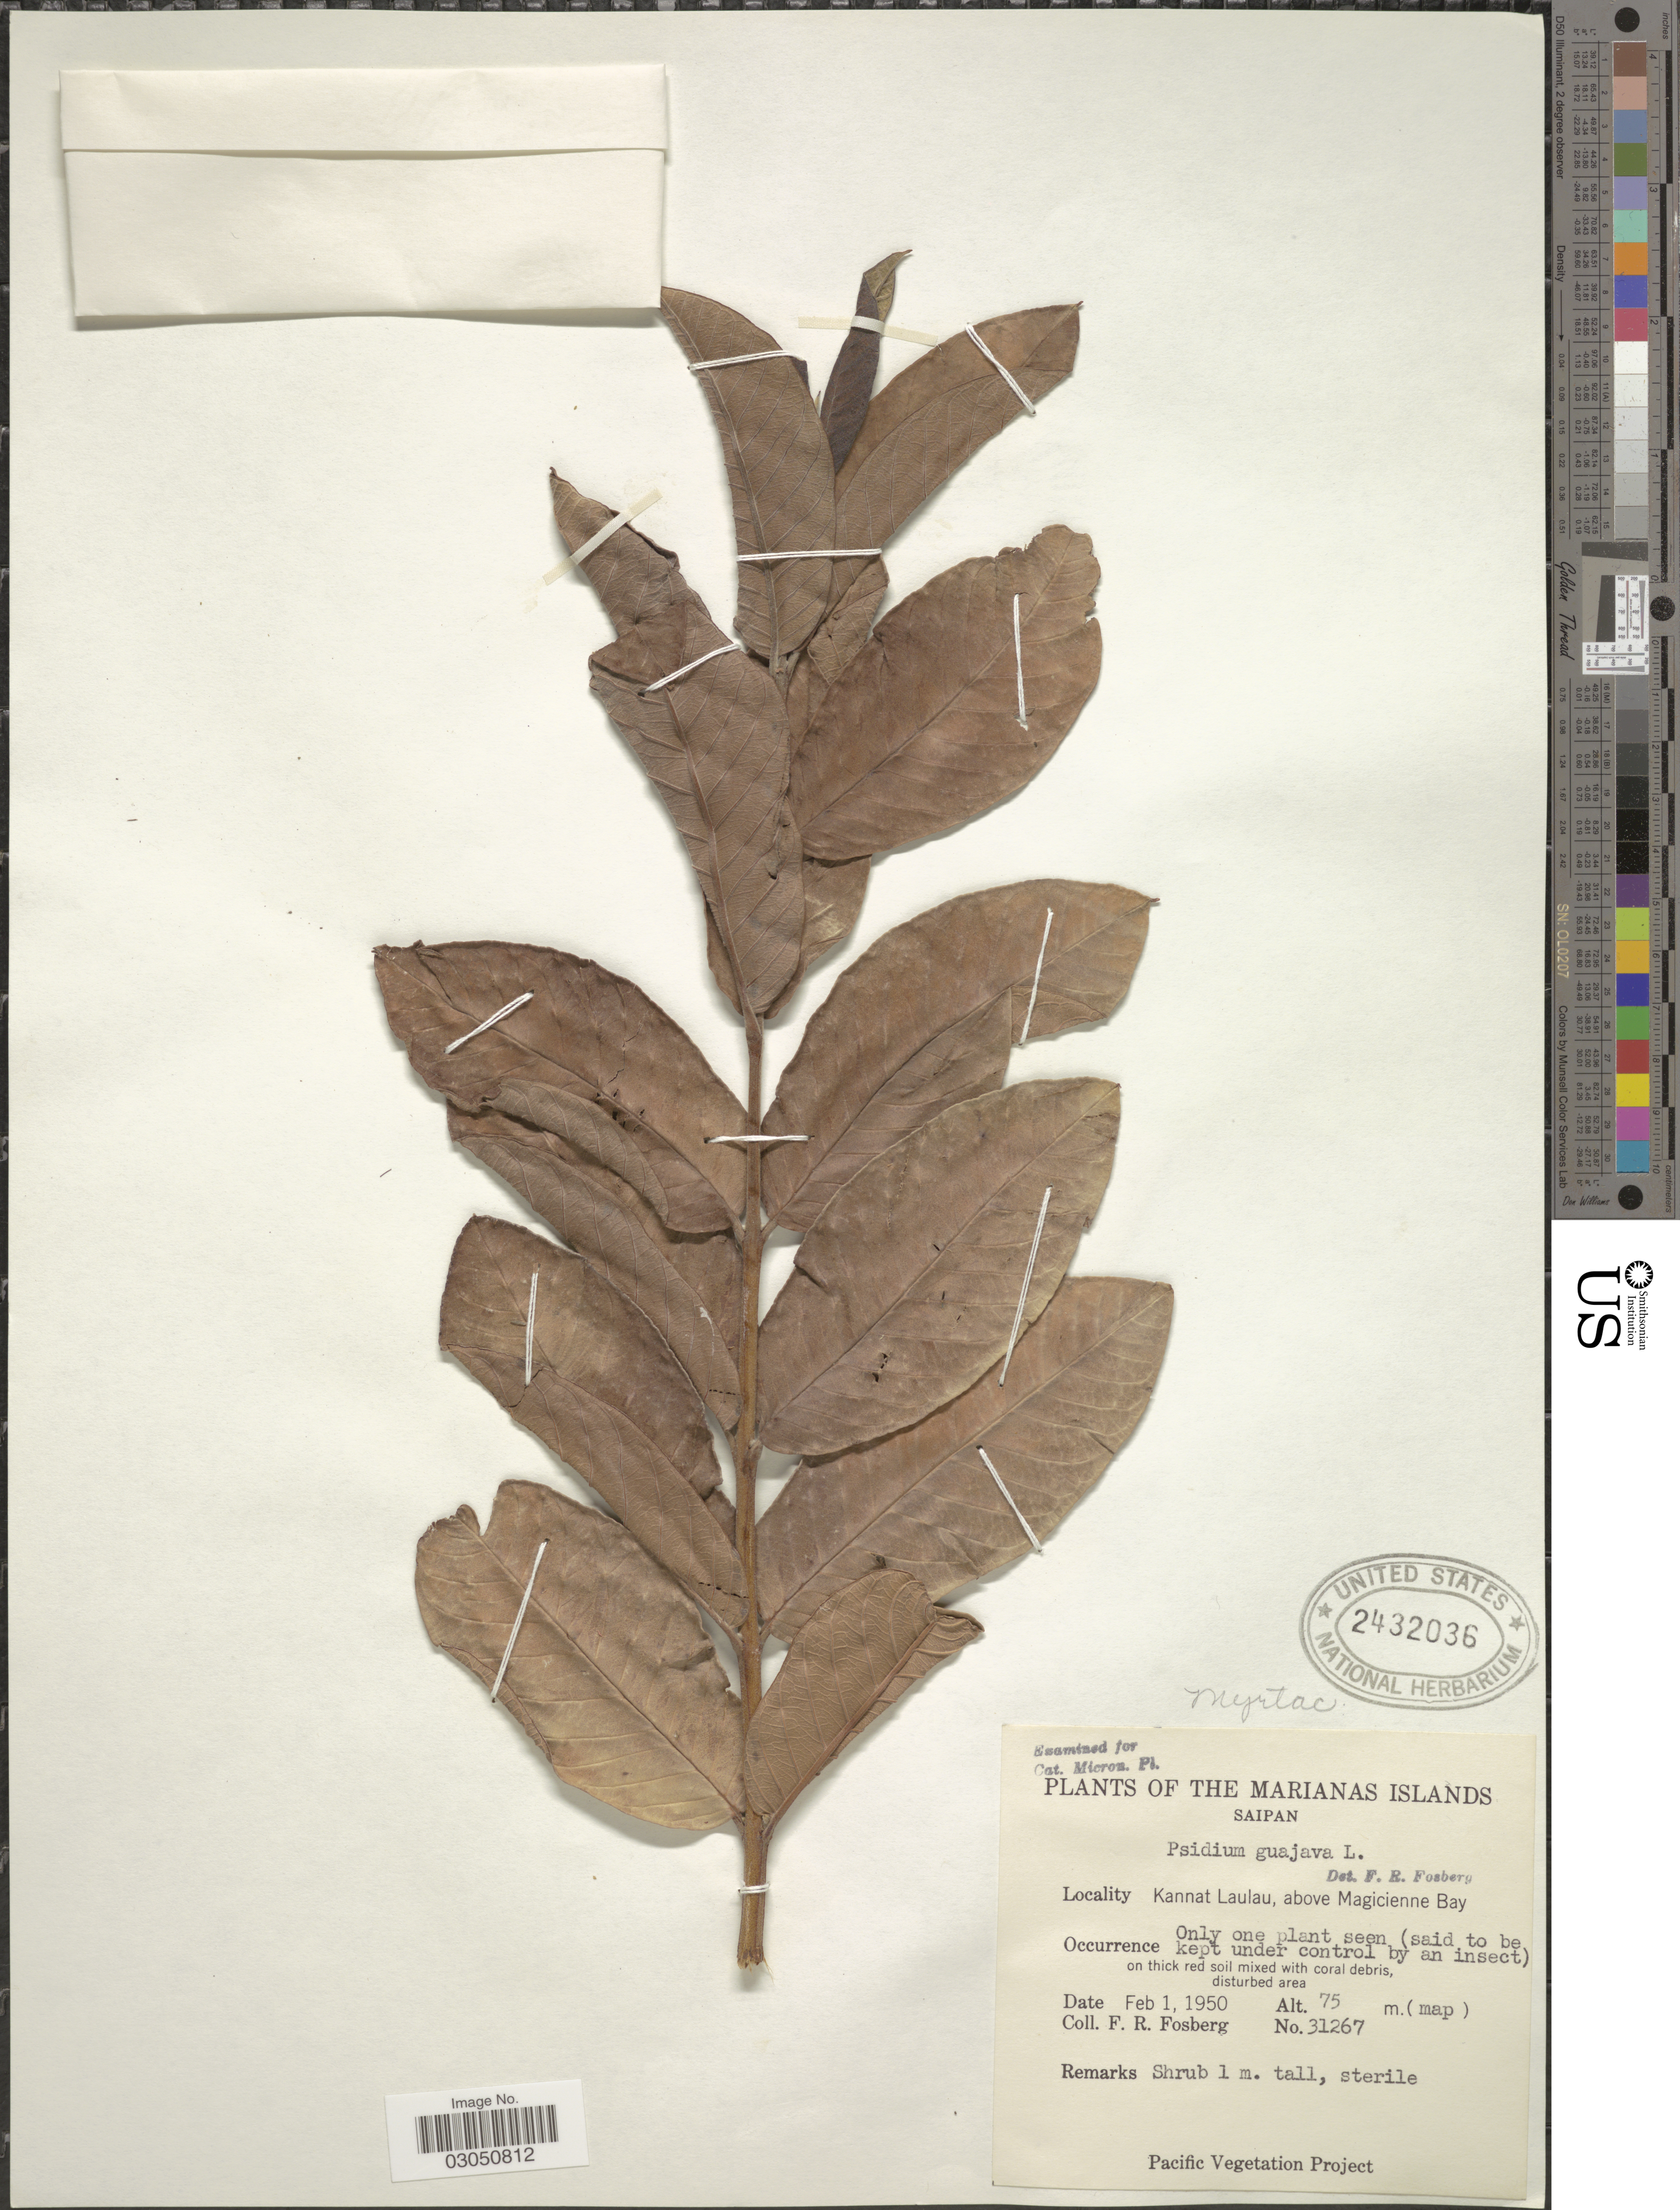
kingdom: Plantae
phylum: Tracheophyta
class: Magnoliopsida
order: Myrtales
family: Myrtaceae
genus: Psidium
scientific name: Psidium guajava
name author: L.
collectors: F. R. Fosberg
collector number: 31267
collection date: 1950-02-01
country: Northern Mariana Islands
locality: Saipan. Kannat Laulau, above Magicienne Bay.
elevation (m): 75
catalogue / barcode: US 2432036